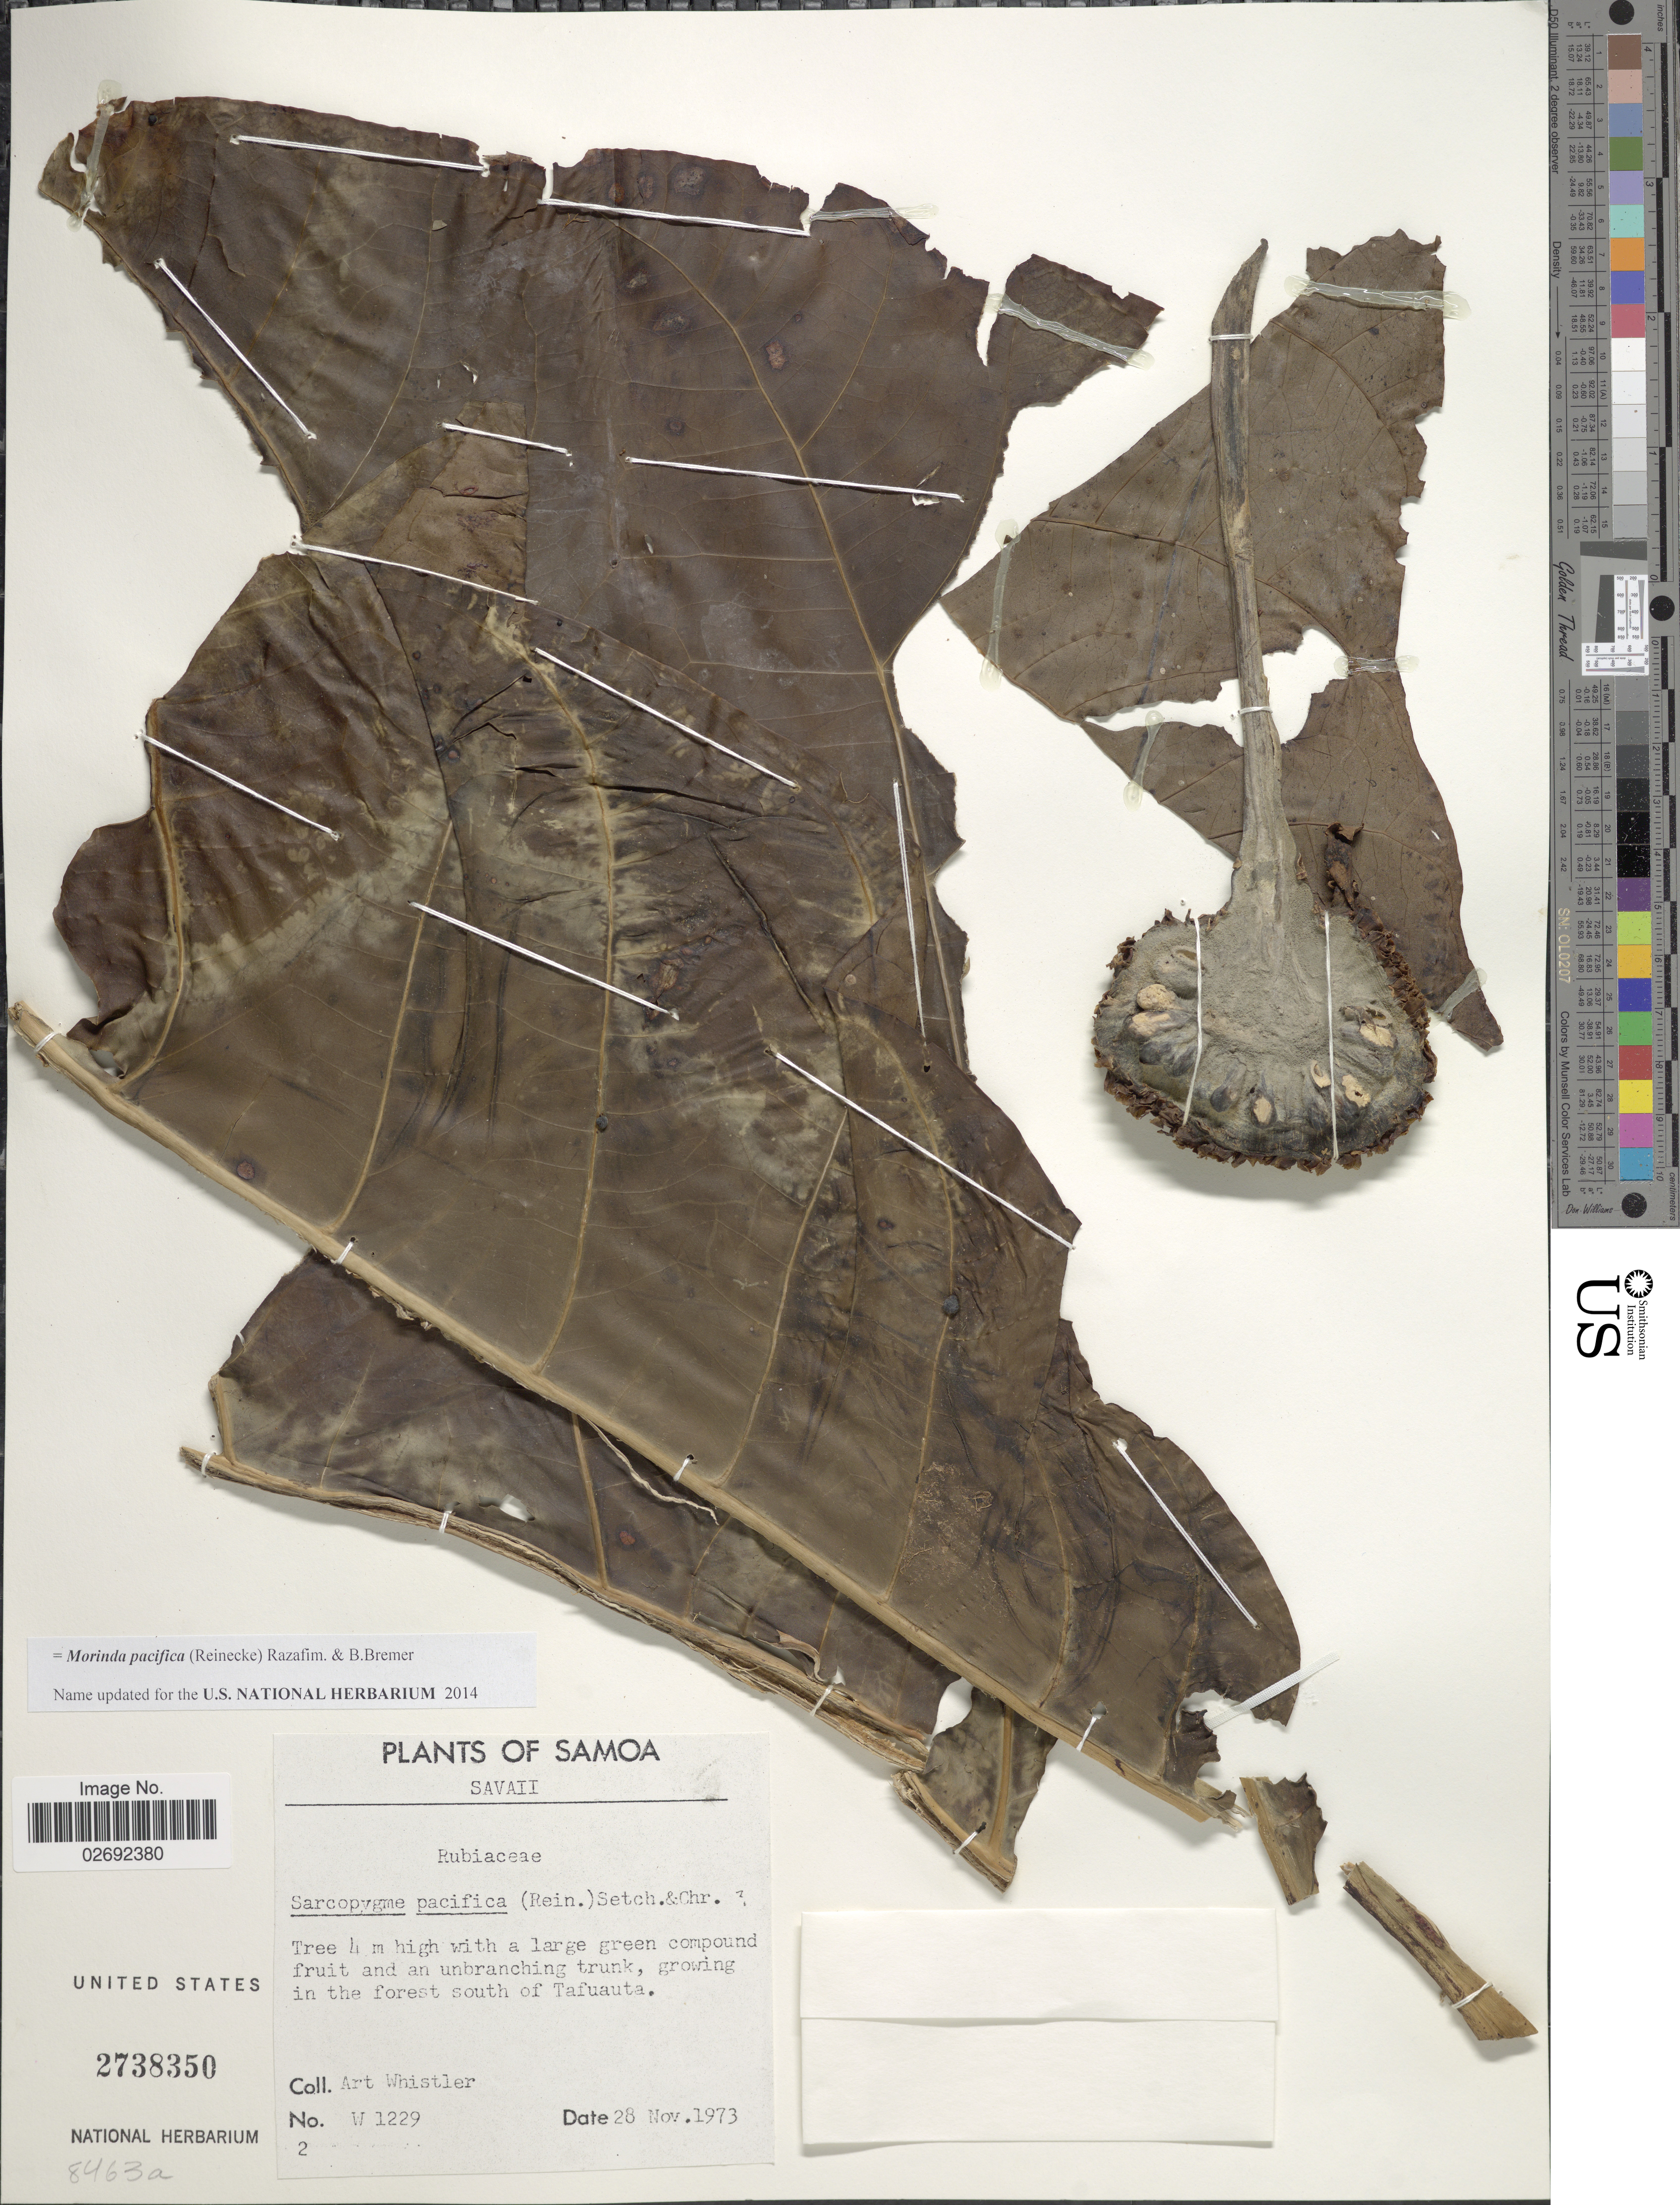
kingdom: Plantae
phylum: Tracheophyta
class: Magnoliopsida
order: Gentianales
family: Rubiaceae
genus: Morinda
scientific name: Morinda pacifica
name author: Razafim. & B. Bremer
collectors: A. Whistler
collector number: W 1229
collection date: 1973-11-28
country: Samoa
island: Savai'i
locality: Samoa. Savaii, growing in the forest south of Tafuauta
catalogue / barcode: US 2738350